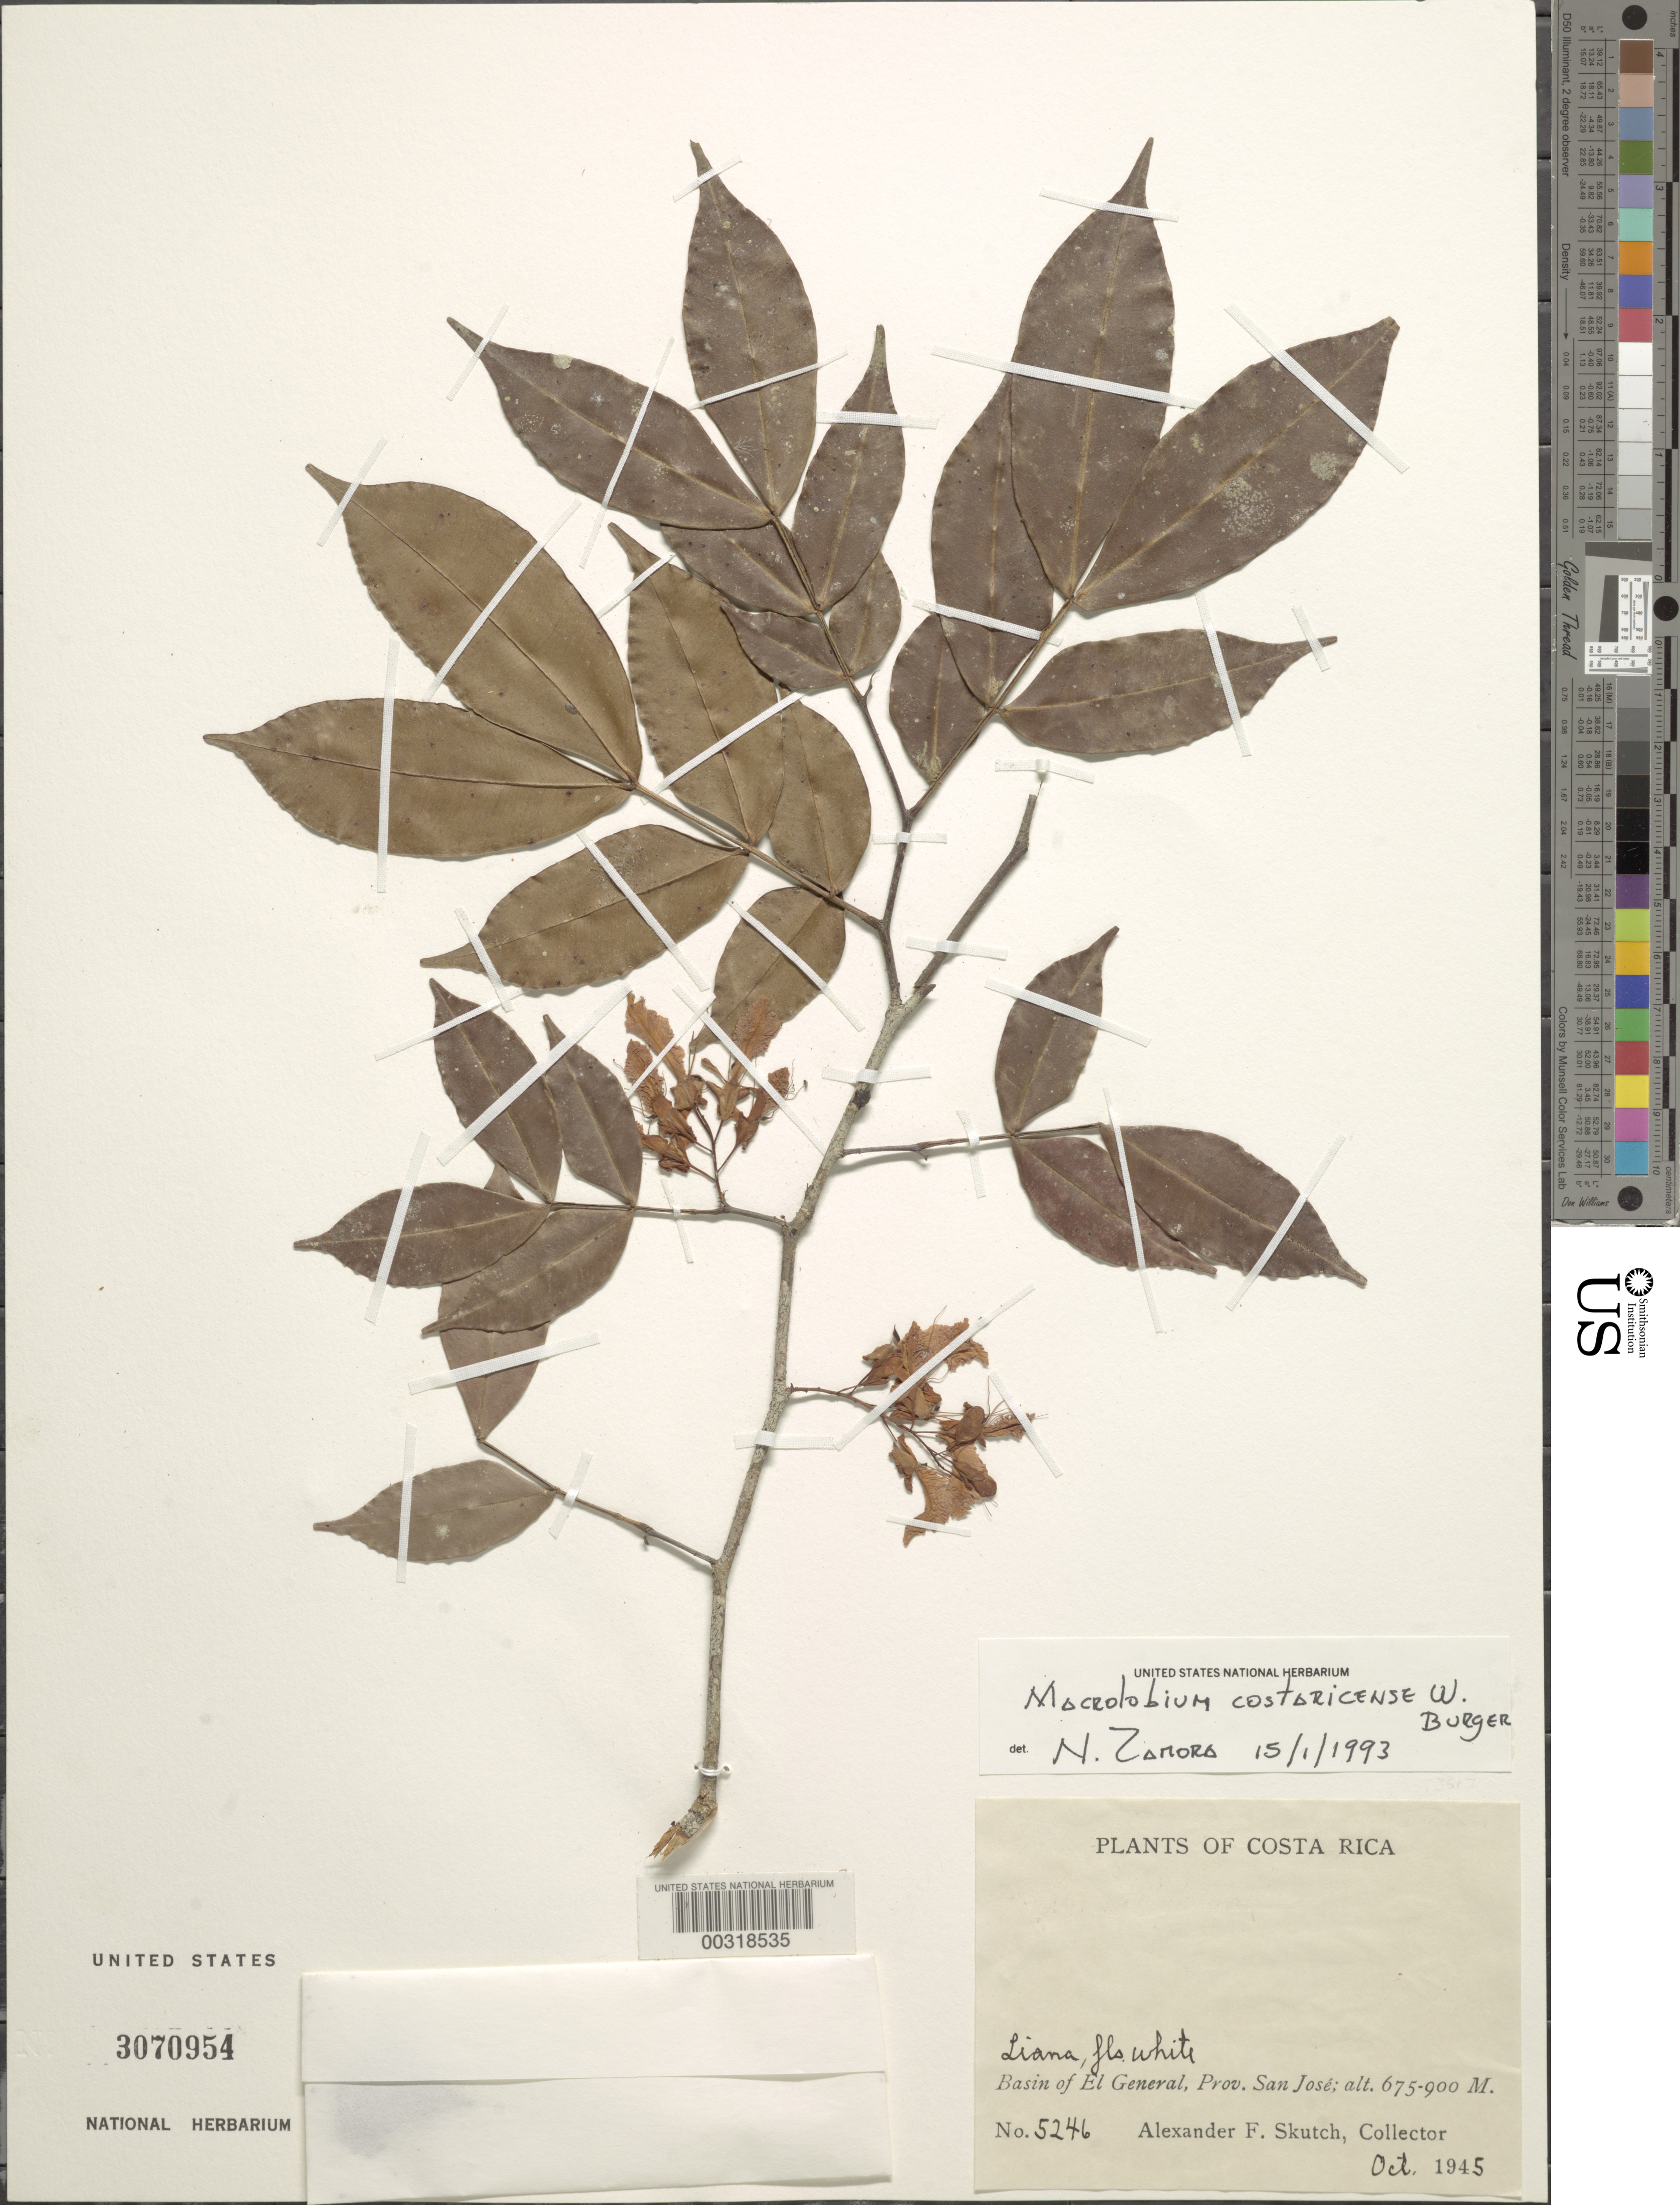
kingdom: Plantae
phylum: Tracheophyta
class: Magnoliopsida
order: Fabales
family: Fabaceae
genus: Macrolobium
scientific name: Macrolobium costaricense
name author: W.C. Burger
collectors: A. F. Skutch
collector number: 5246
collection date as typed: Oct 1945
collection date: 1945-10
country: Costa Rica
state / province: San José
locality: Basin of el general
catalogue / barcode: US 3070954